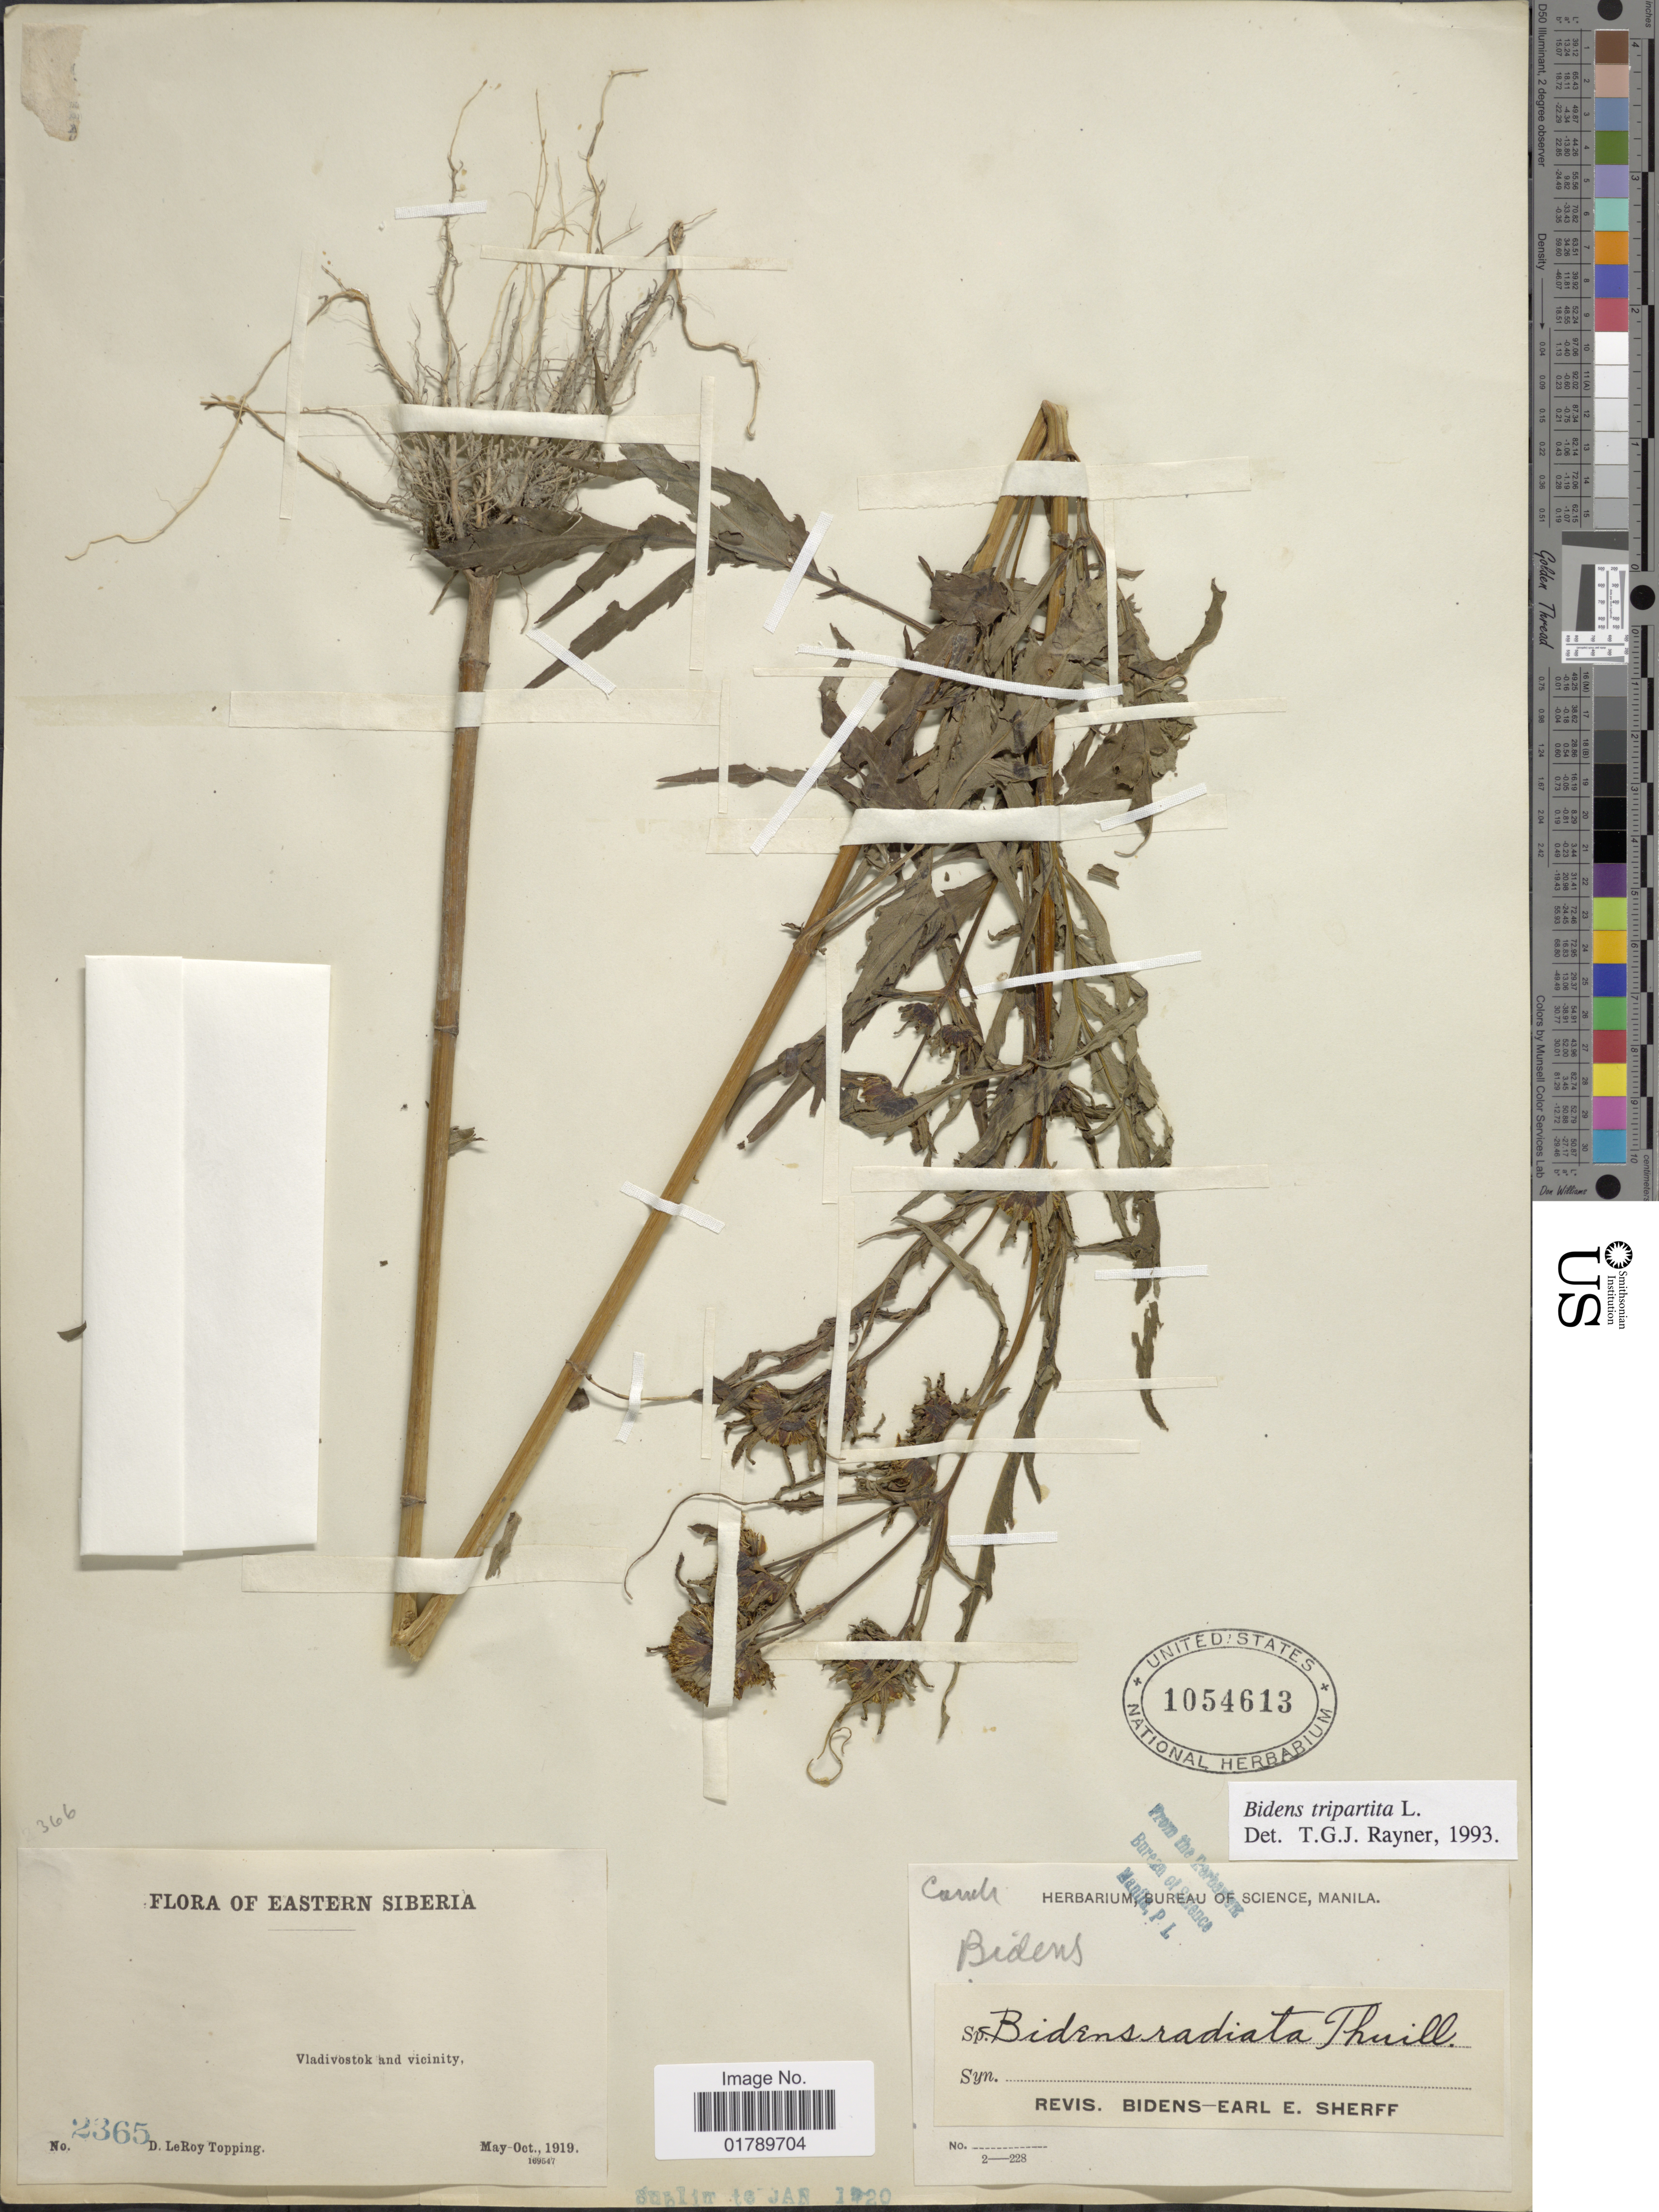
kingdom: Plantae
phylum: Tracheophyta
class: Magnoliopsida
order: Asterales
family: Asteraceae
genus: Bidens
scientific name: Bidens tripartita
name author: L.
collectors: D. L. Topping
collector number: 2365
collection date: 1919-05/1919-10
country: Russian Federation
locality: Eastern Siberia. Vladivostok and vicinity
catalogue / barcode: US 1054613